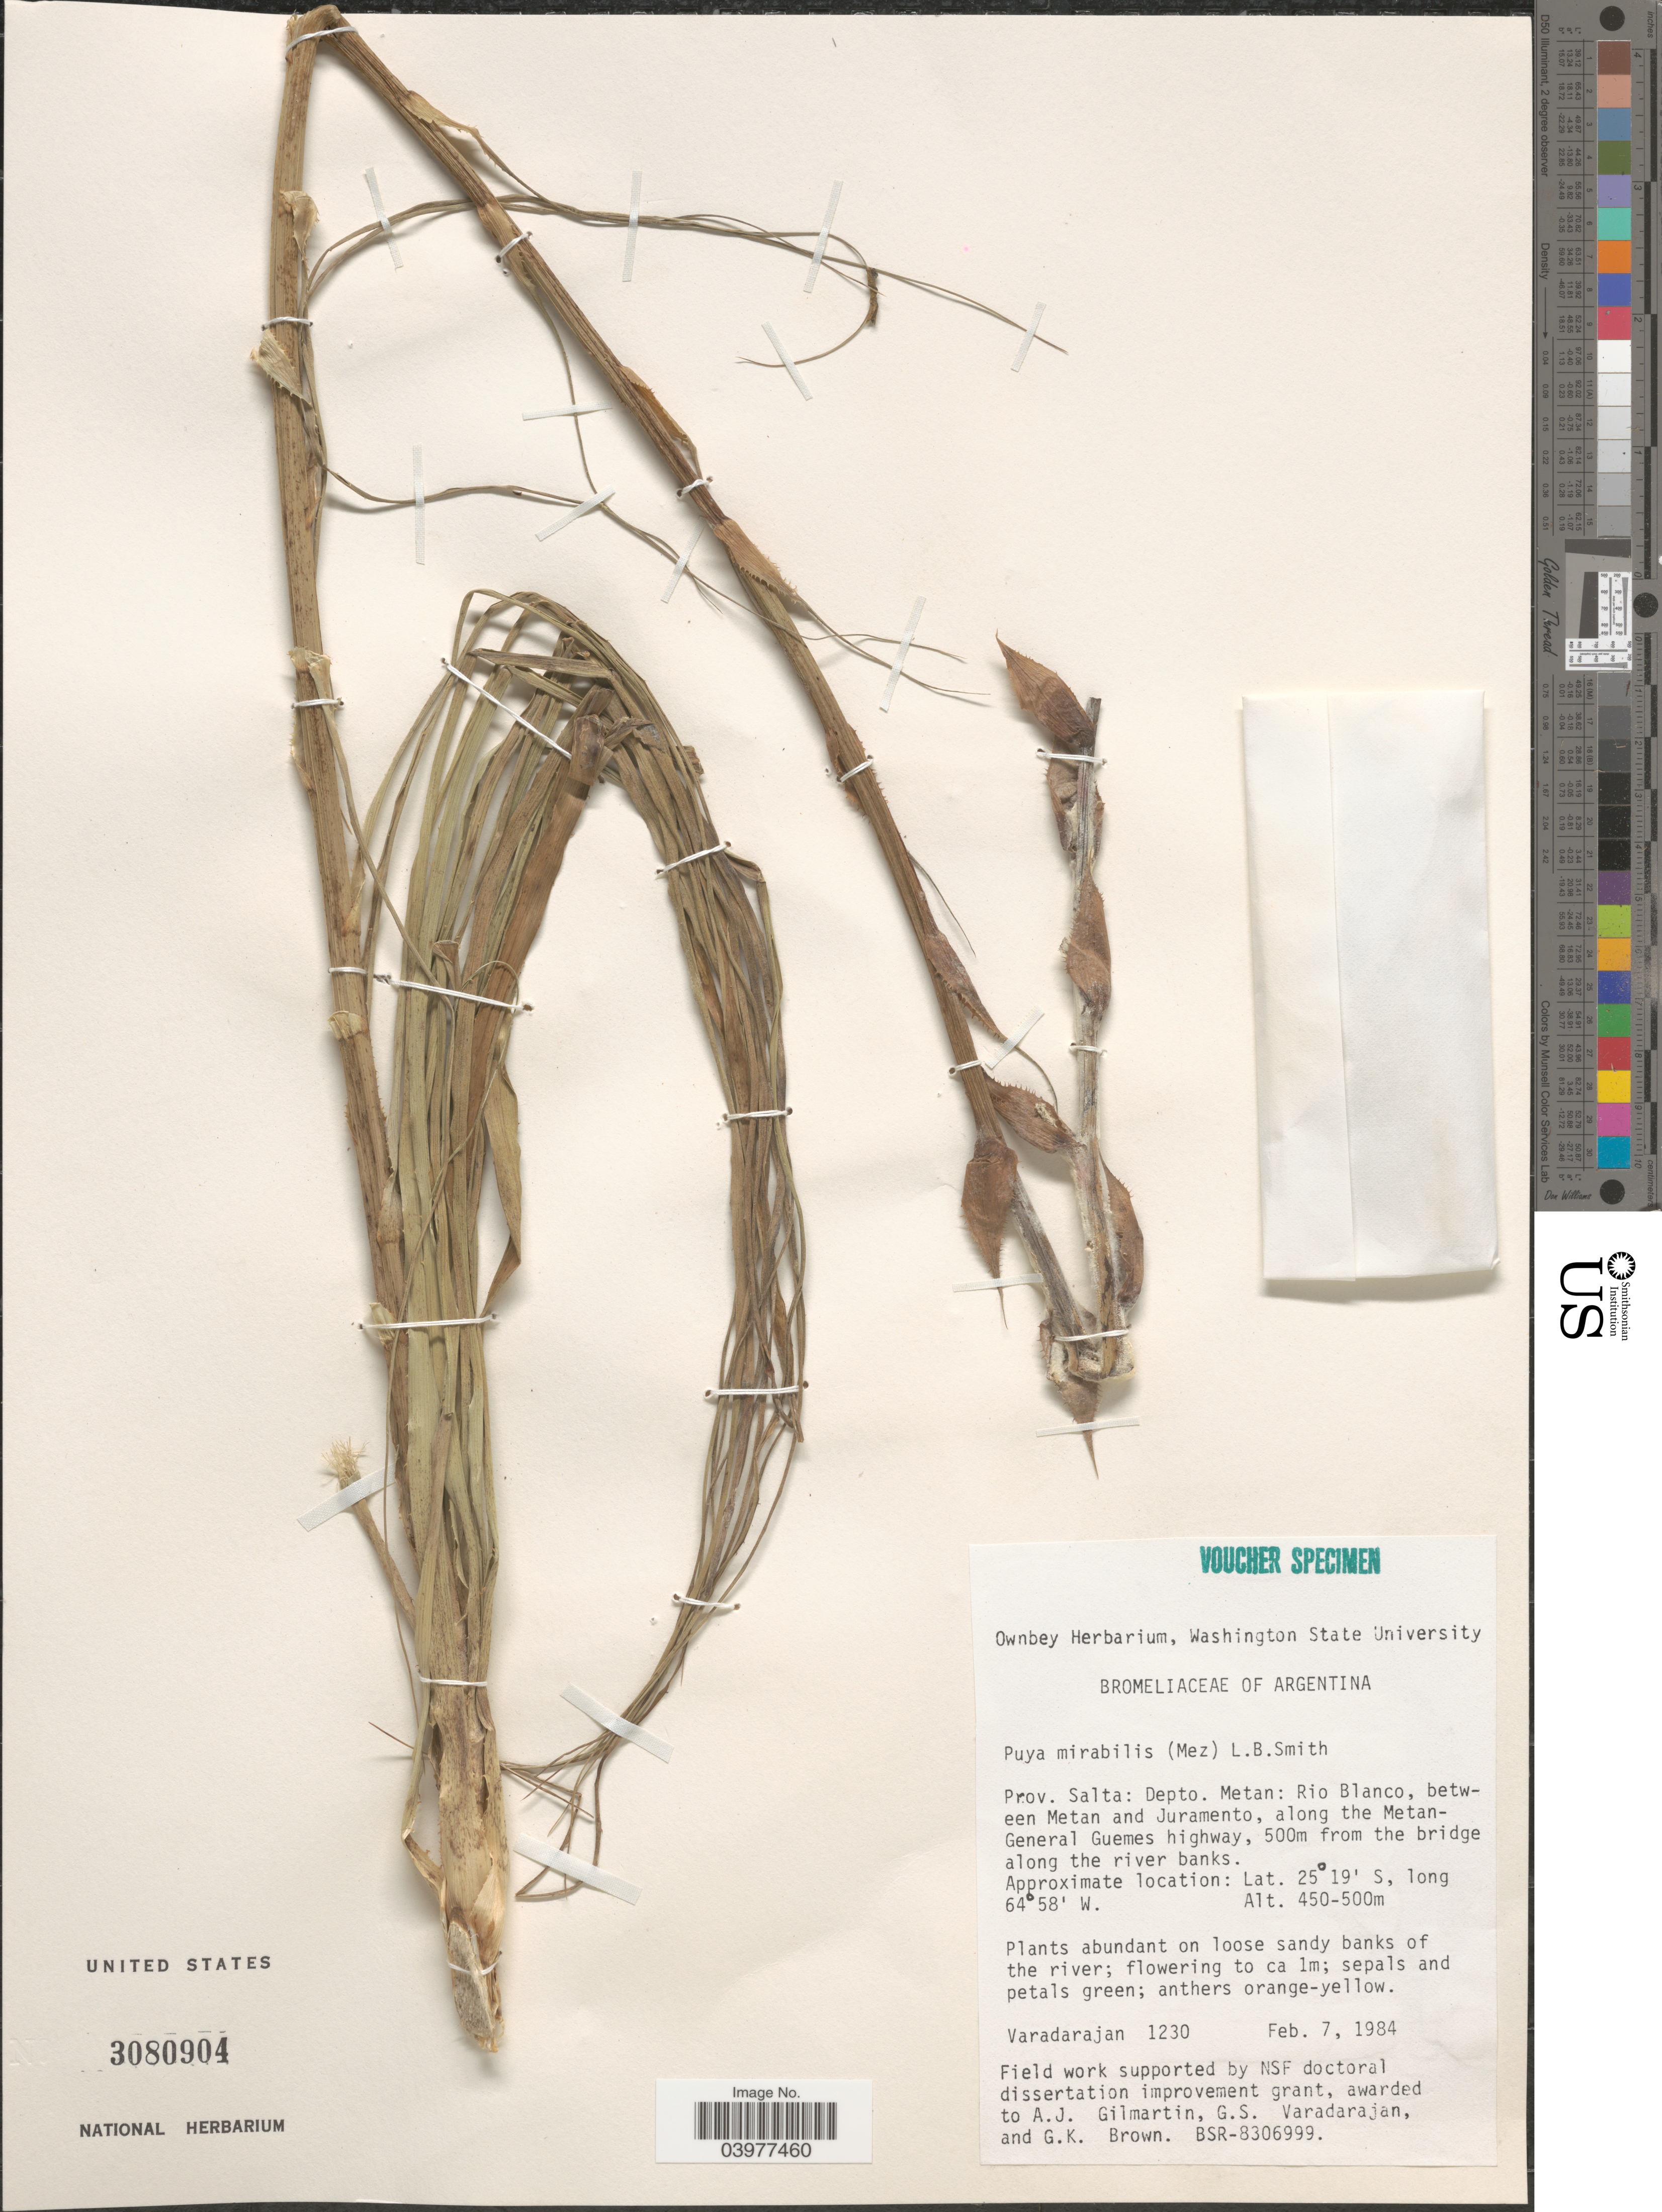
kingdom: Plantae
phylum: Tracheophyta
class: Liliopsida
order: Poales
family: Bromeliaceae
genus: Puya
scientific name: Puya mirabilis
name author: (Mez) L.B. Sm.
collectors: G. S. Varadarajan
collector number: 1230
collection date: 1984-02-07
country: Argentina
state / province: Salta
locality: Depto. Metan: Rio Blanco, between Metan and Juramento, along the Metan-General Guemes highway, 500m from the bridge along the river banks.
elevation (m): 450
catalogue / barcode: US 3080904